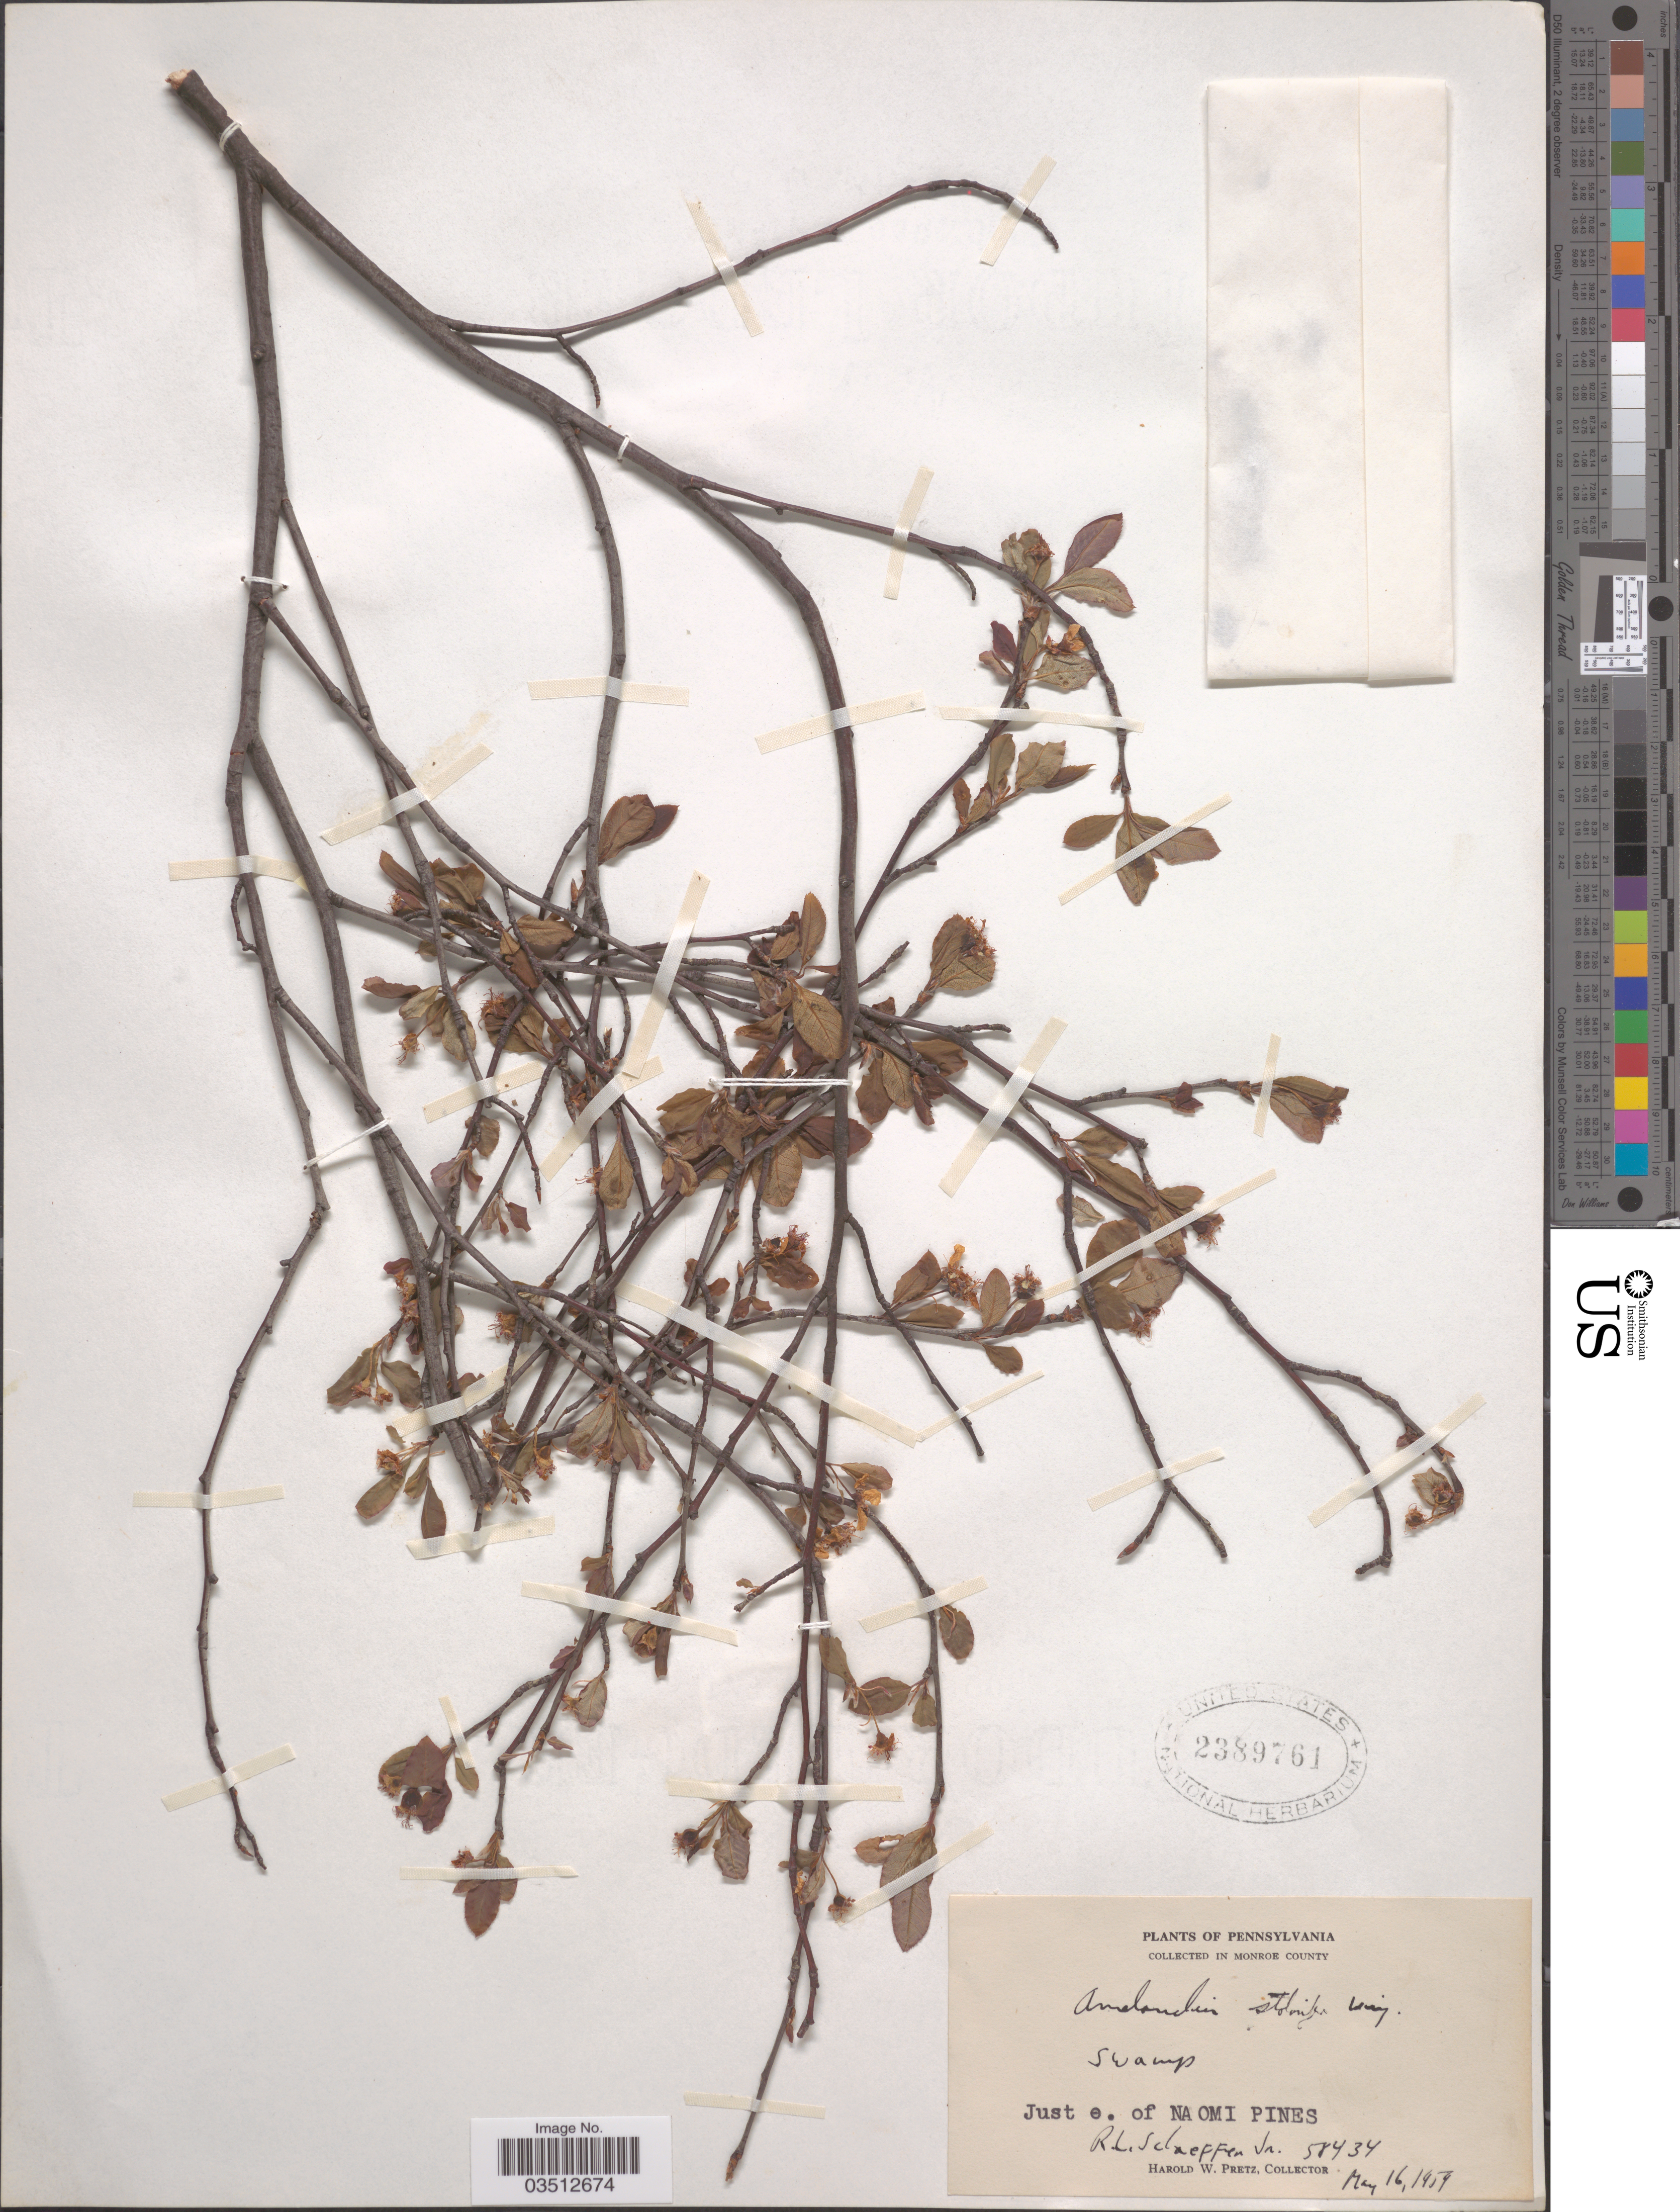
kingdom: Plantae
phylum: Tracheophyta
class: Magnoliopsida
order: Rosales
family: Rosaceae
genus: Amelanchier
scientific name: Amelanchier stolonifera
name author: Wiegand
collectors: H. W. Pretz & R. L. Schaeffer Jr.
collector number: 58434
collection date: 1959-05-16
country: United States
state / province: Pennsylvania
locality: Monroe County, just e. of Naomi Pines.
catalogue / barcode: US 2389761